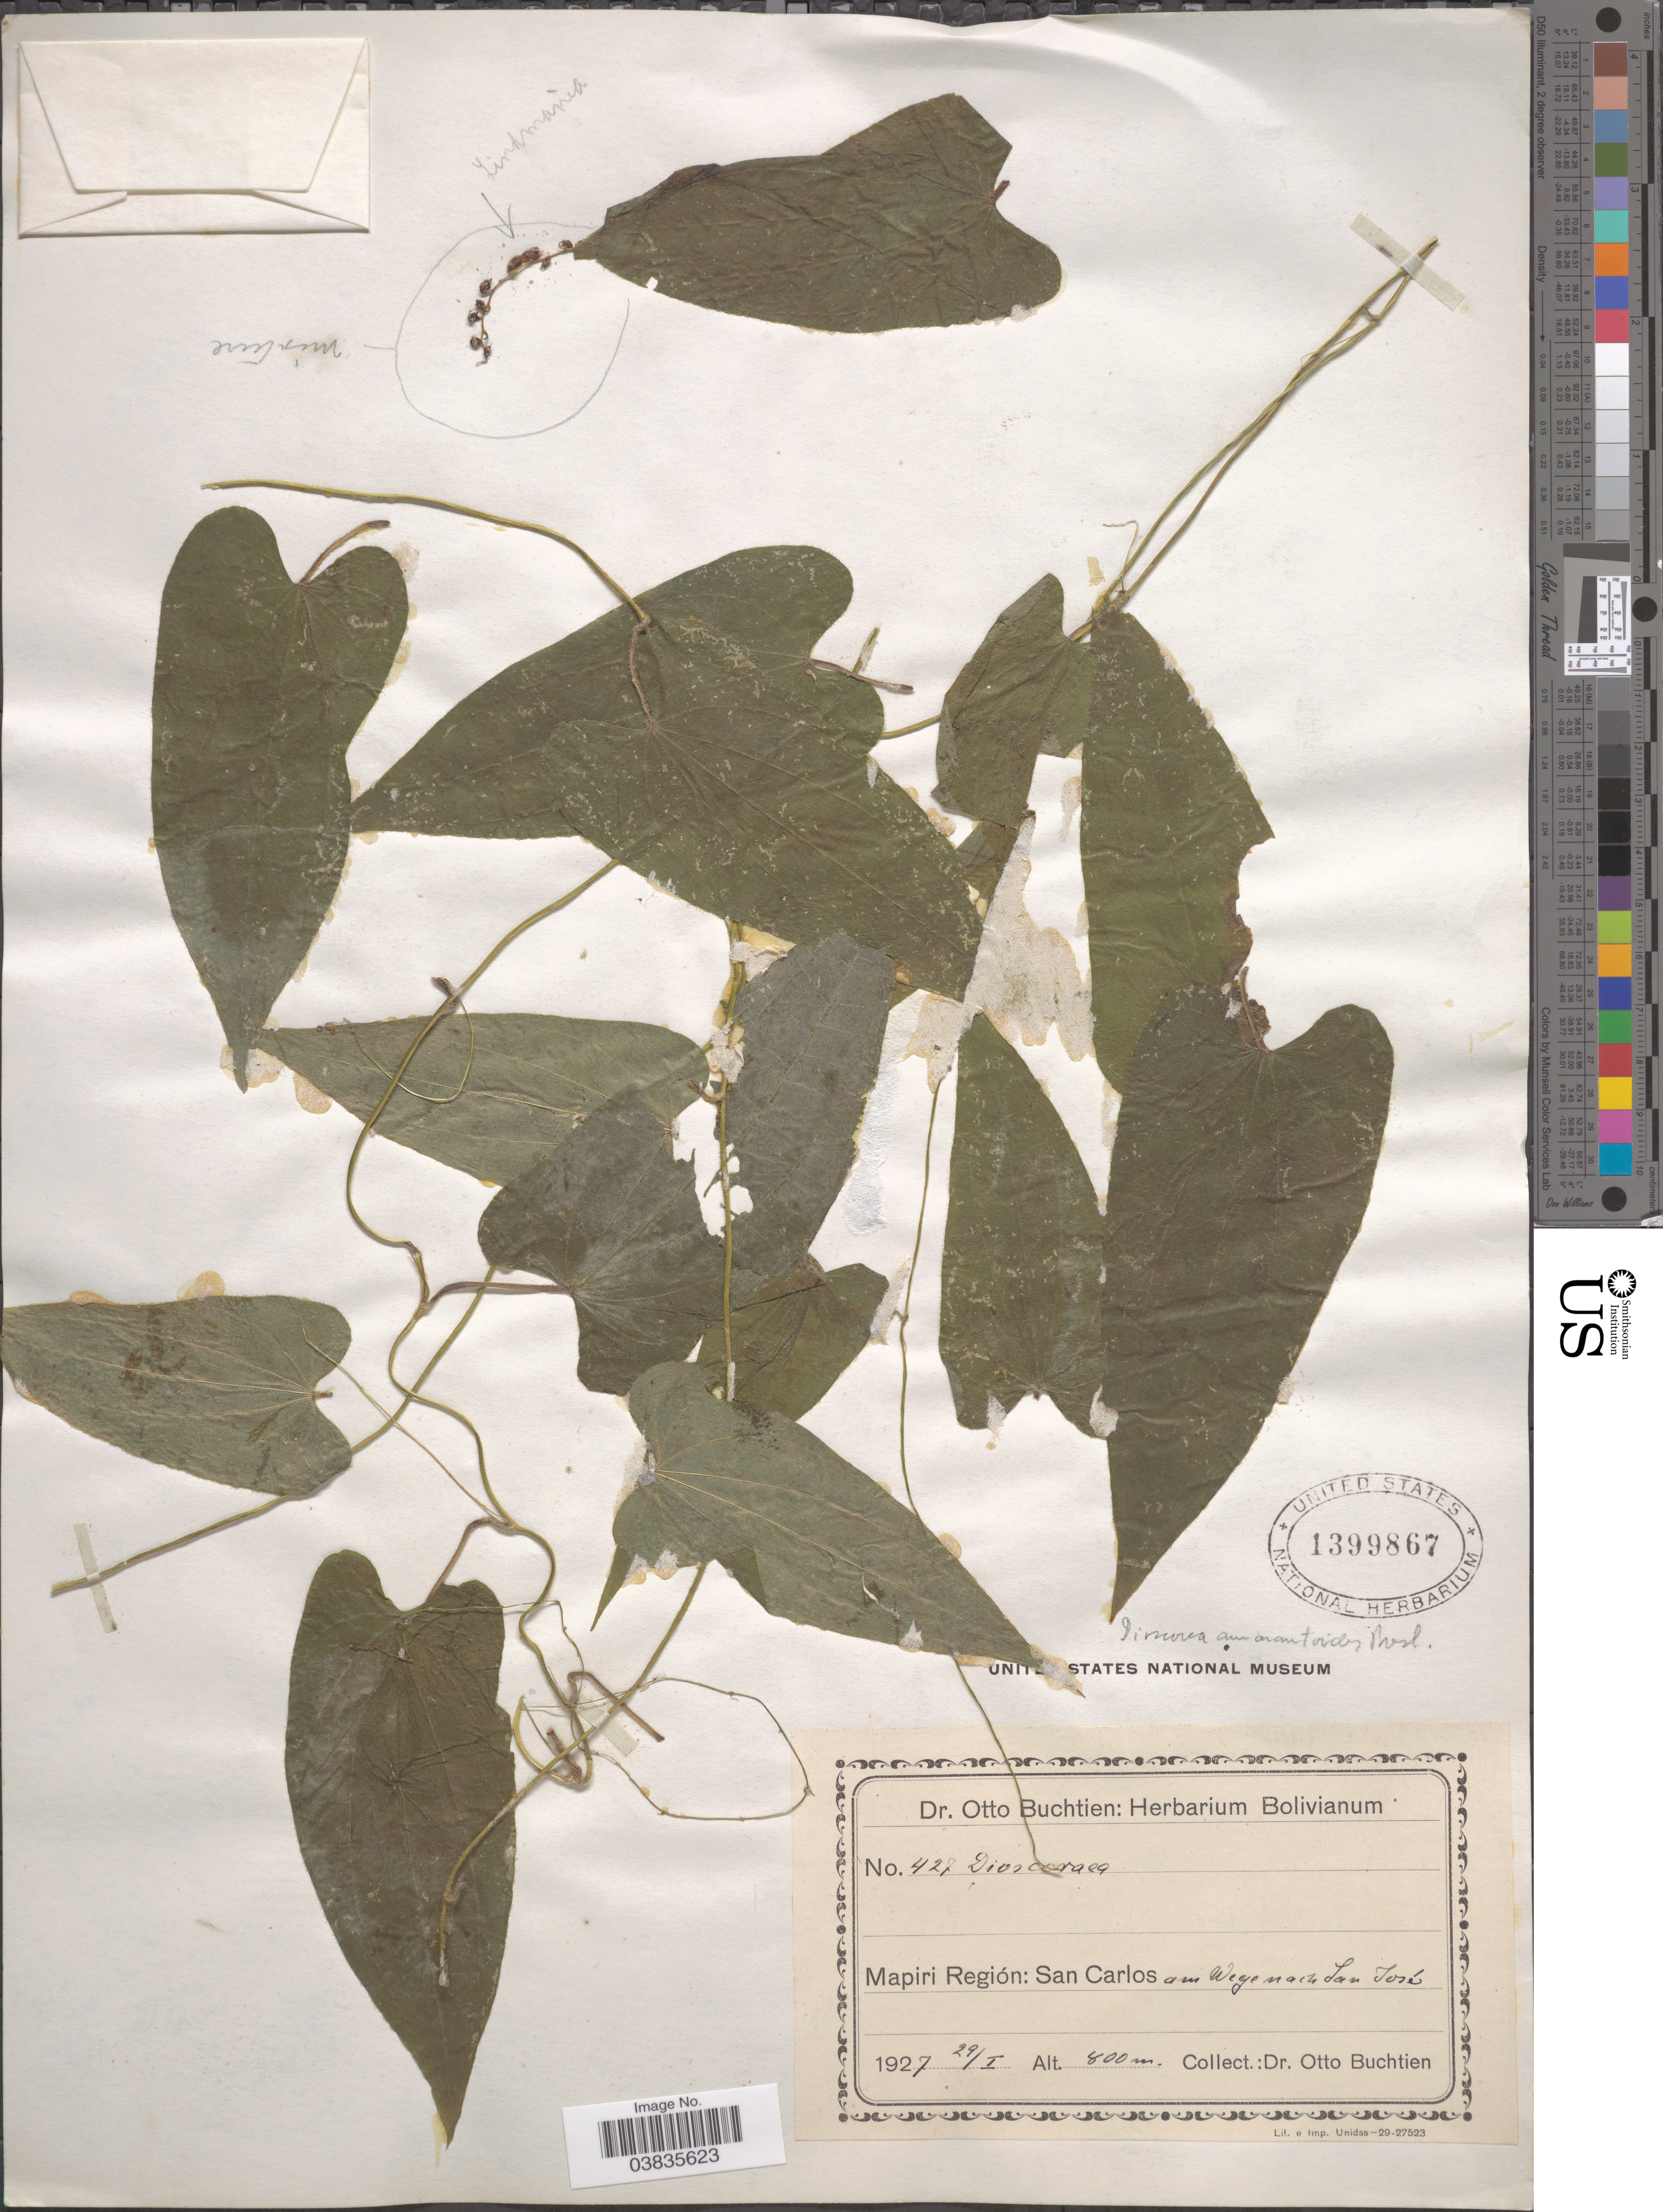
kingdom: Plantae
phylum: Tracheophyta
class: Liliopsida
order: Dioscoreales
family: Dioscoreaceae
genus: Dioscorea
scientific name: Dioscorea sp.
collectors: O. Buchtien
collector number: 427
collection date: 1927-01-29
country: Bolivia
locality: Mapiri Región: San Carlos am Wegenach San José.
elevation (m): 800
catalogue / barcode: US 1399867